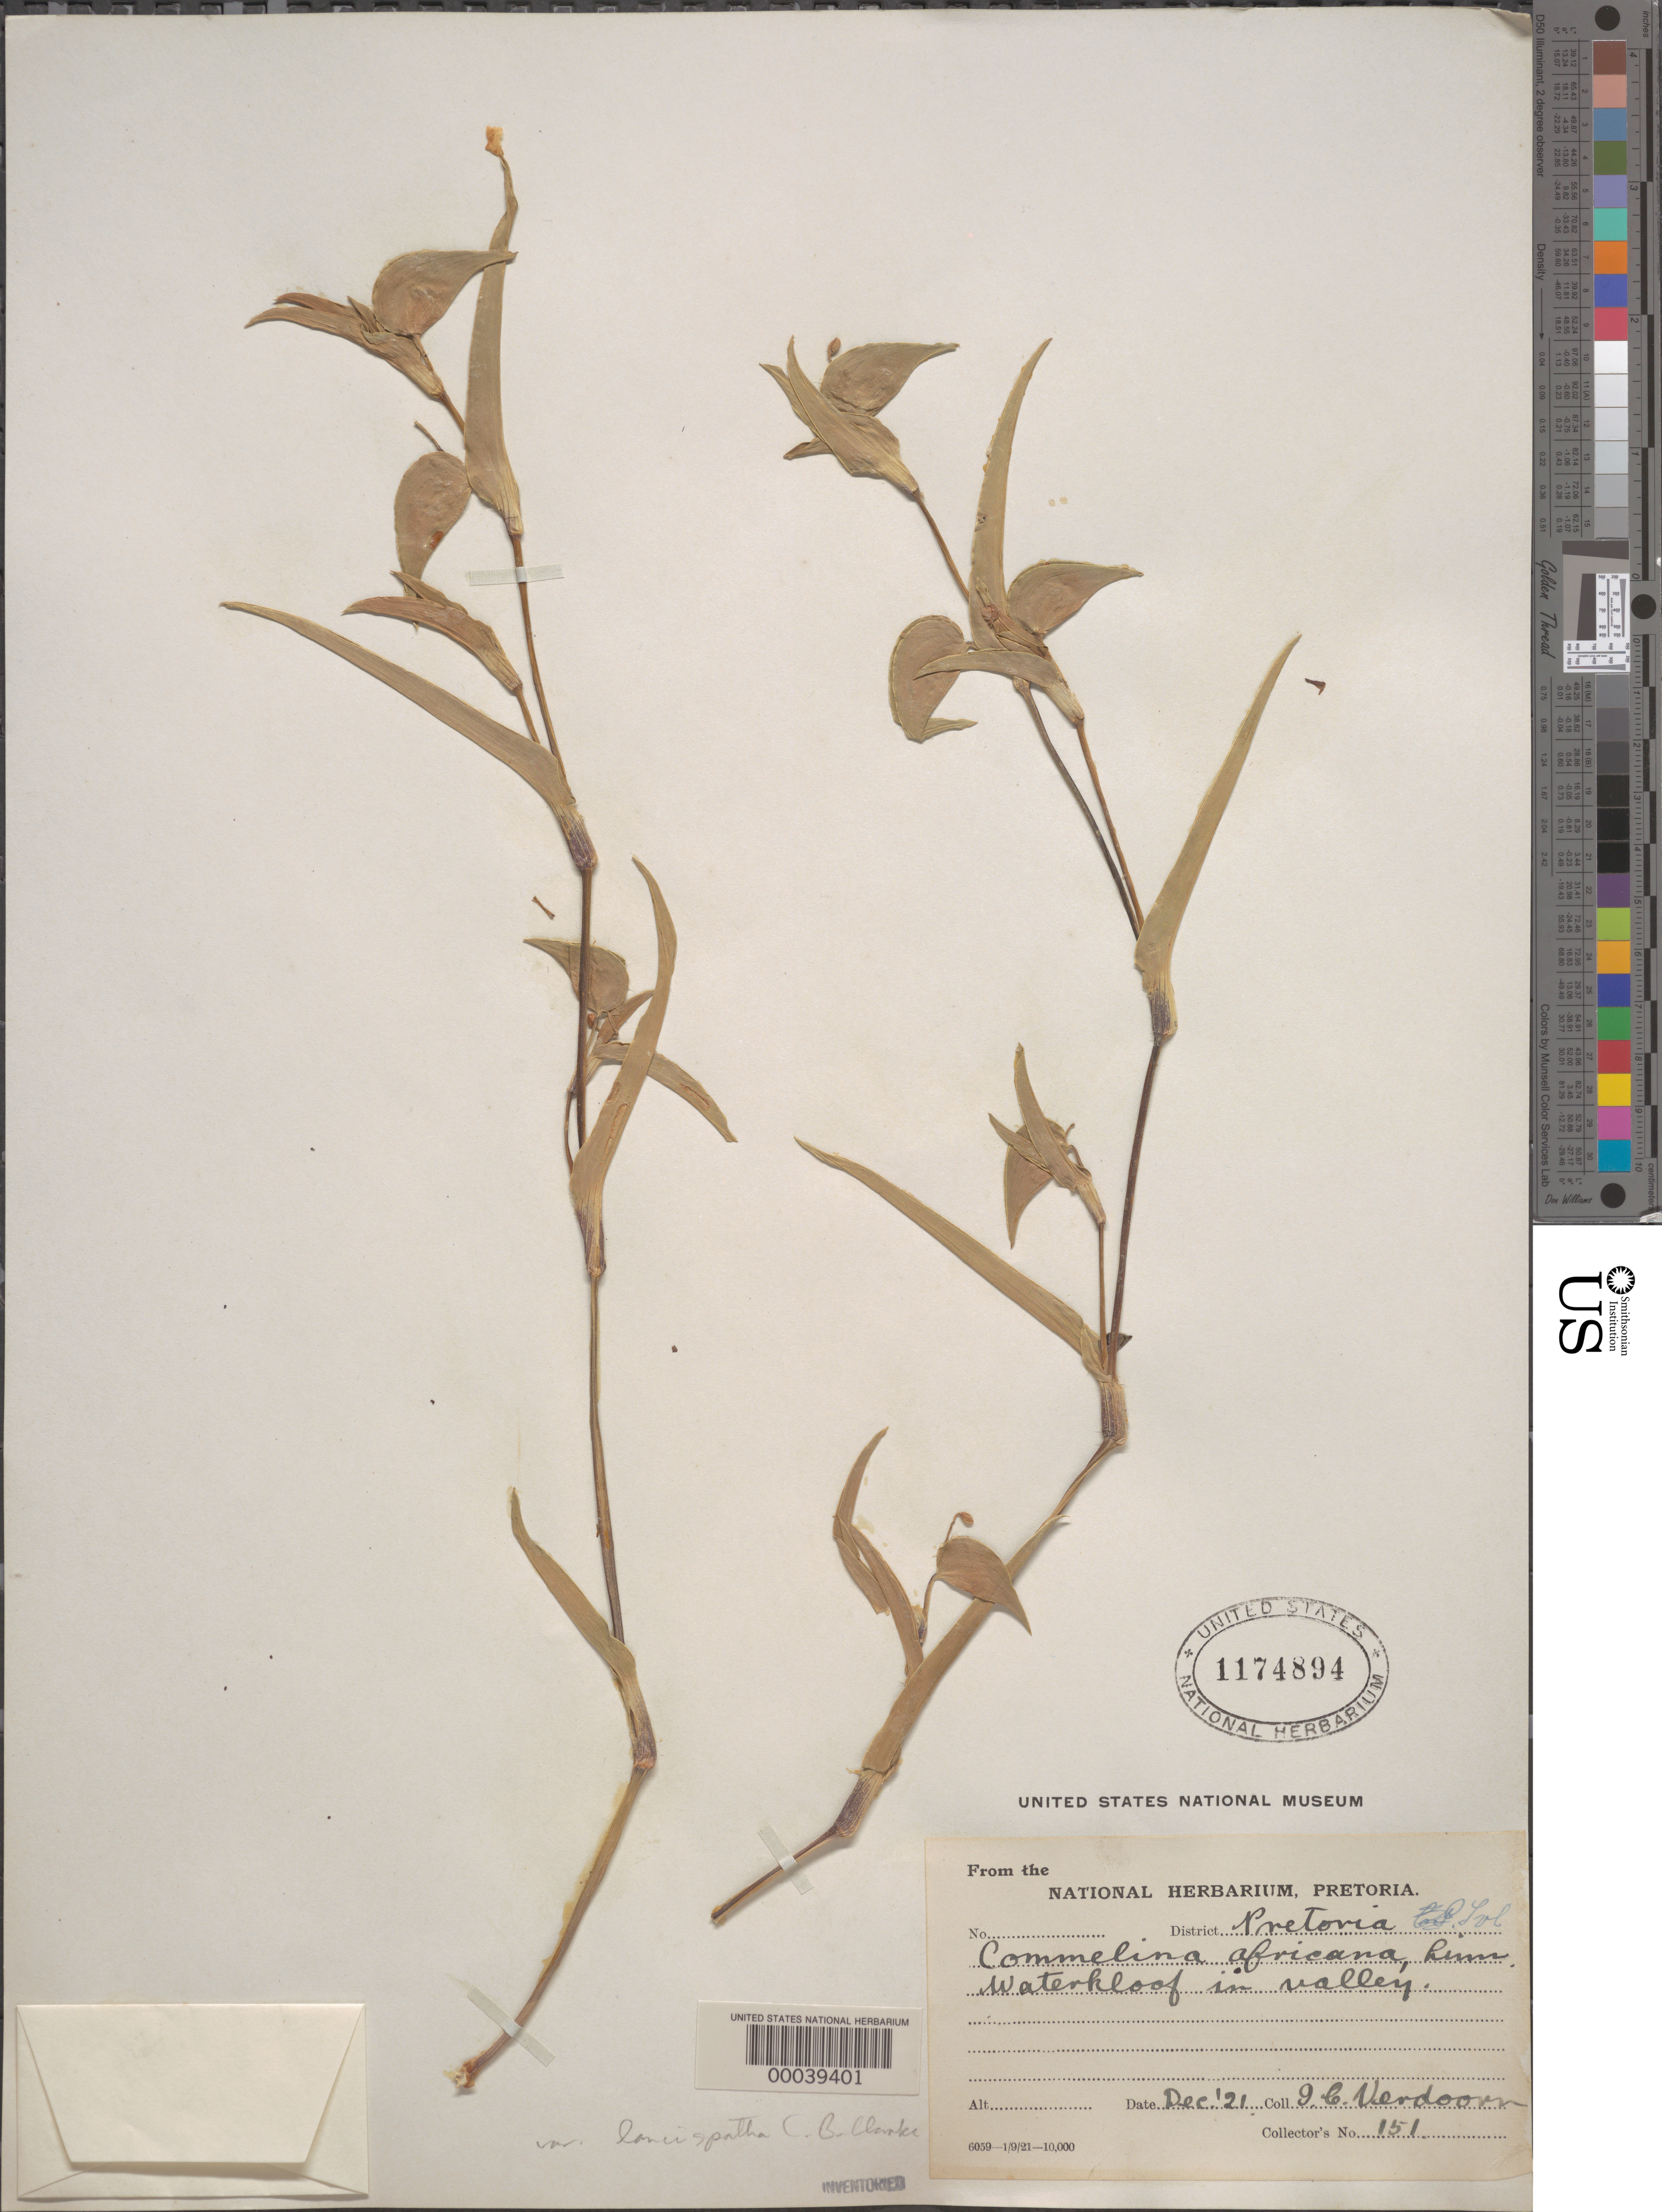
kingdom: Plantae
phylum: Tracheophyta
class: Liliopsida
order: Commelinales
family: Commelinaceae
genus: Commelina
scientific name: Commelina africana var. lancispatha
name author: C.B. Clarke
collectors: G. Verdoom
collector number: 151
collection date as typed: Dec 1921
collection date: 1921-12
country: South Africa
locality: Pretoria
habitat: Waterfall in valley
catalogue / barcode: US 1174894